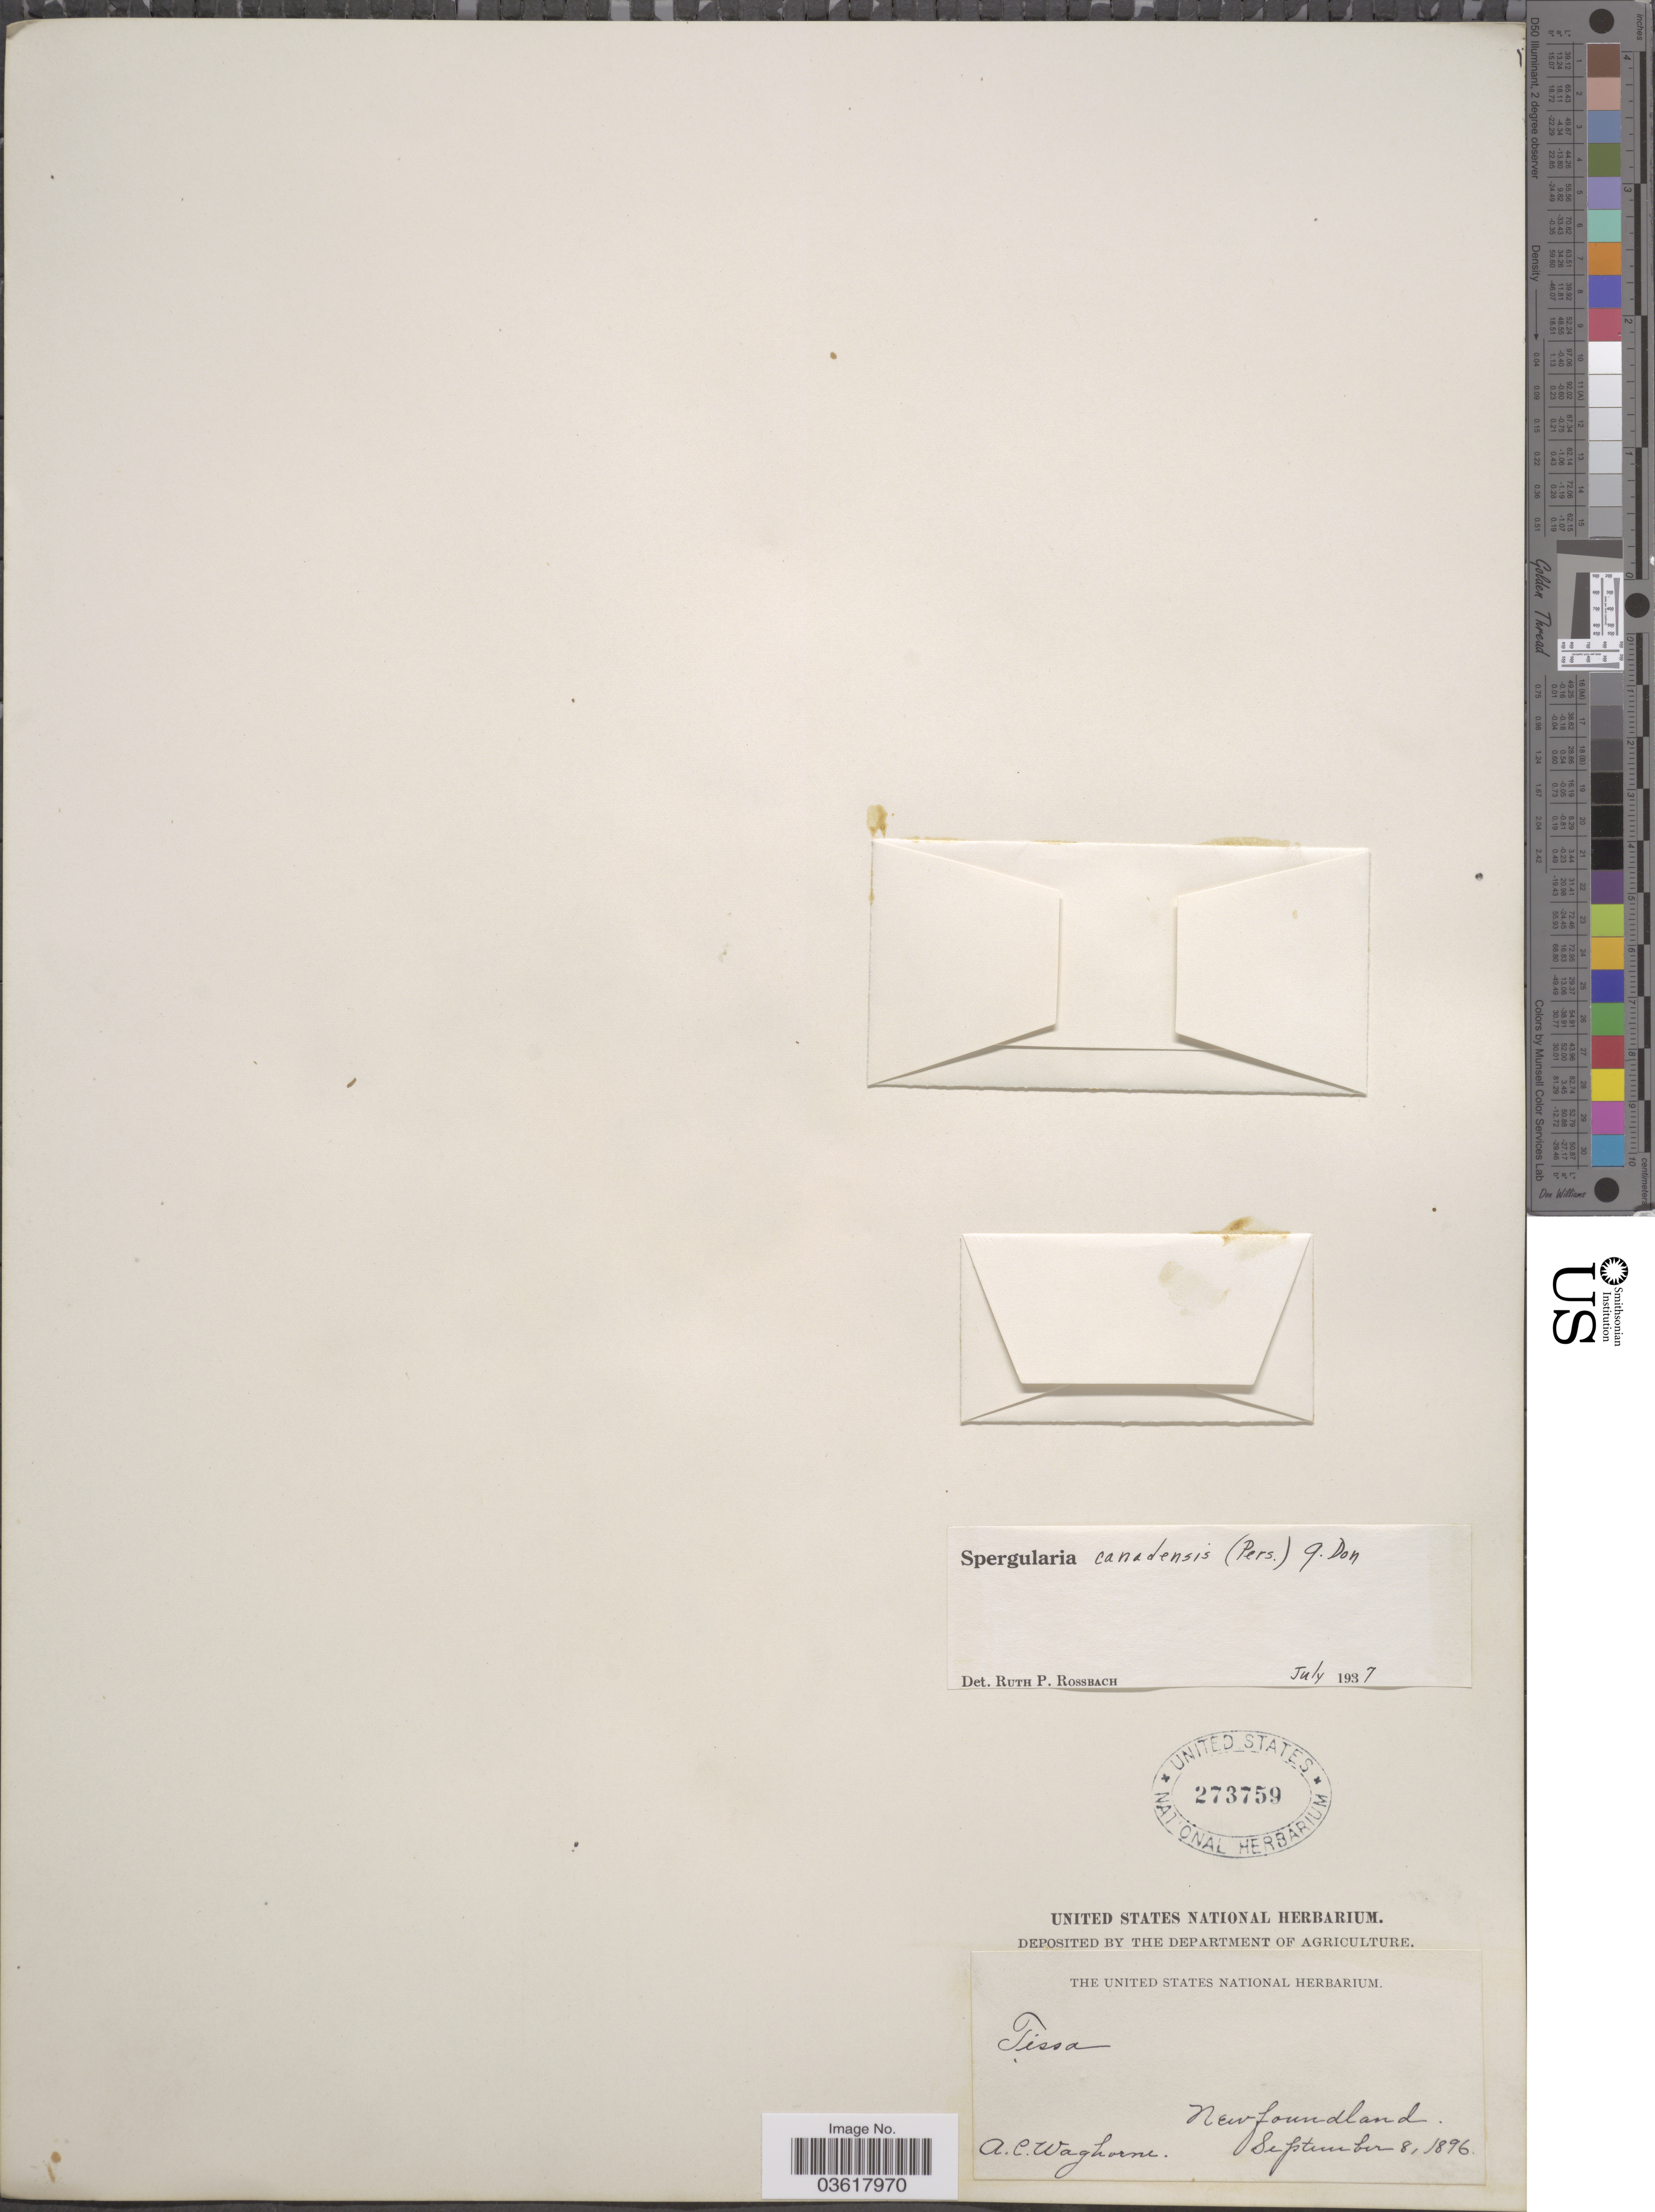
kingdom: Plantae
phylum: Tracheophyta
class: Magnoliopsida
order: Caryophyllales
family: Caryophyllaceae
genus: Spergularia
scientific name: Spergularia canadensis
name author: (Pers.) G. Don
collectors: A. Waghorne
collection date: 1896-09-08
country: Canada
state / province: Newfoundland and Labrador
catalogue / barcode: US 273759